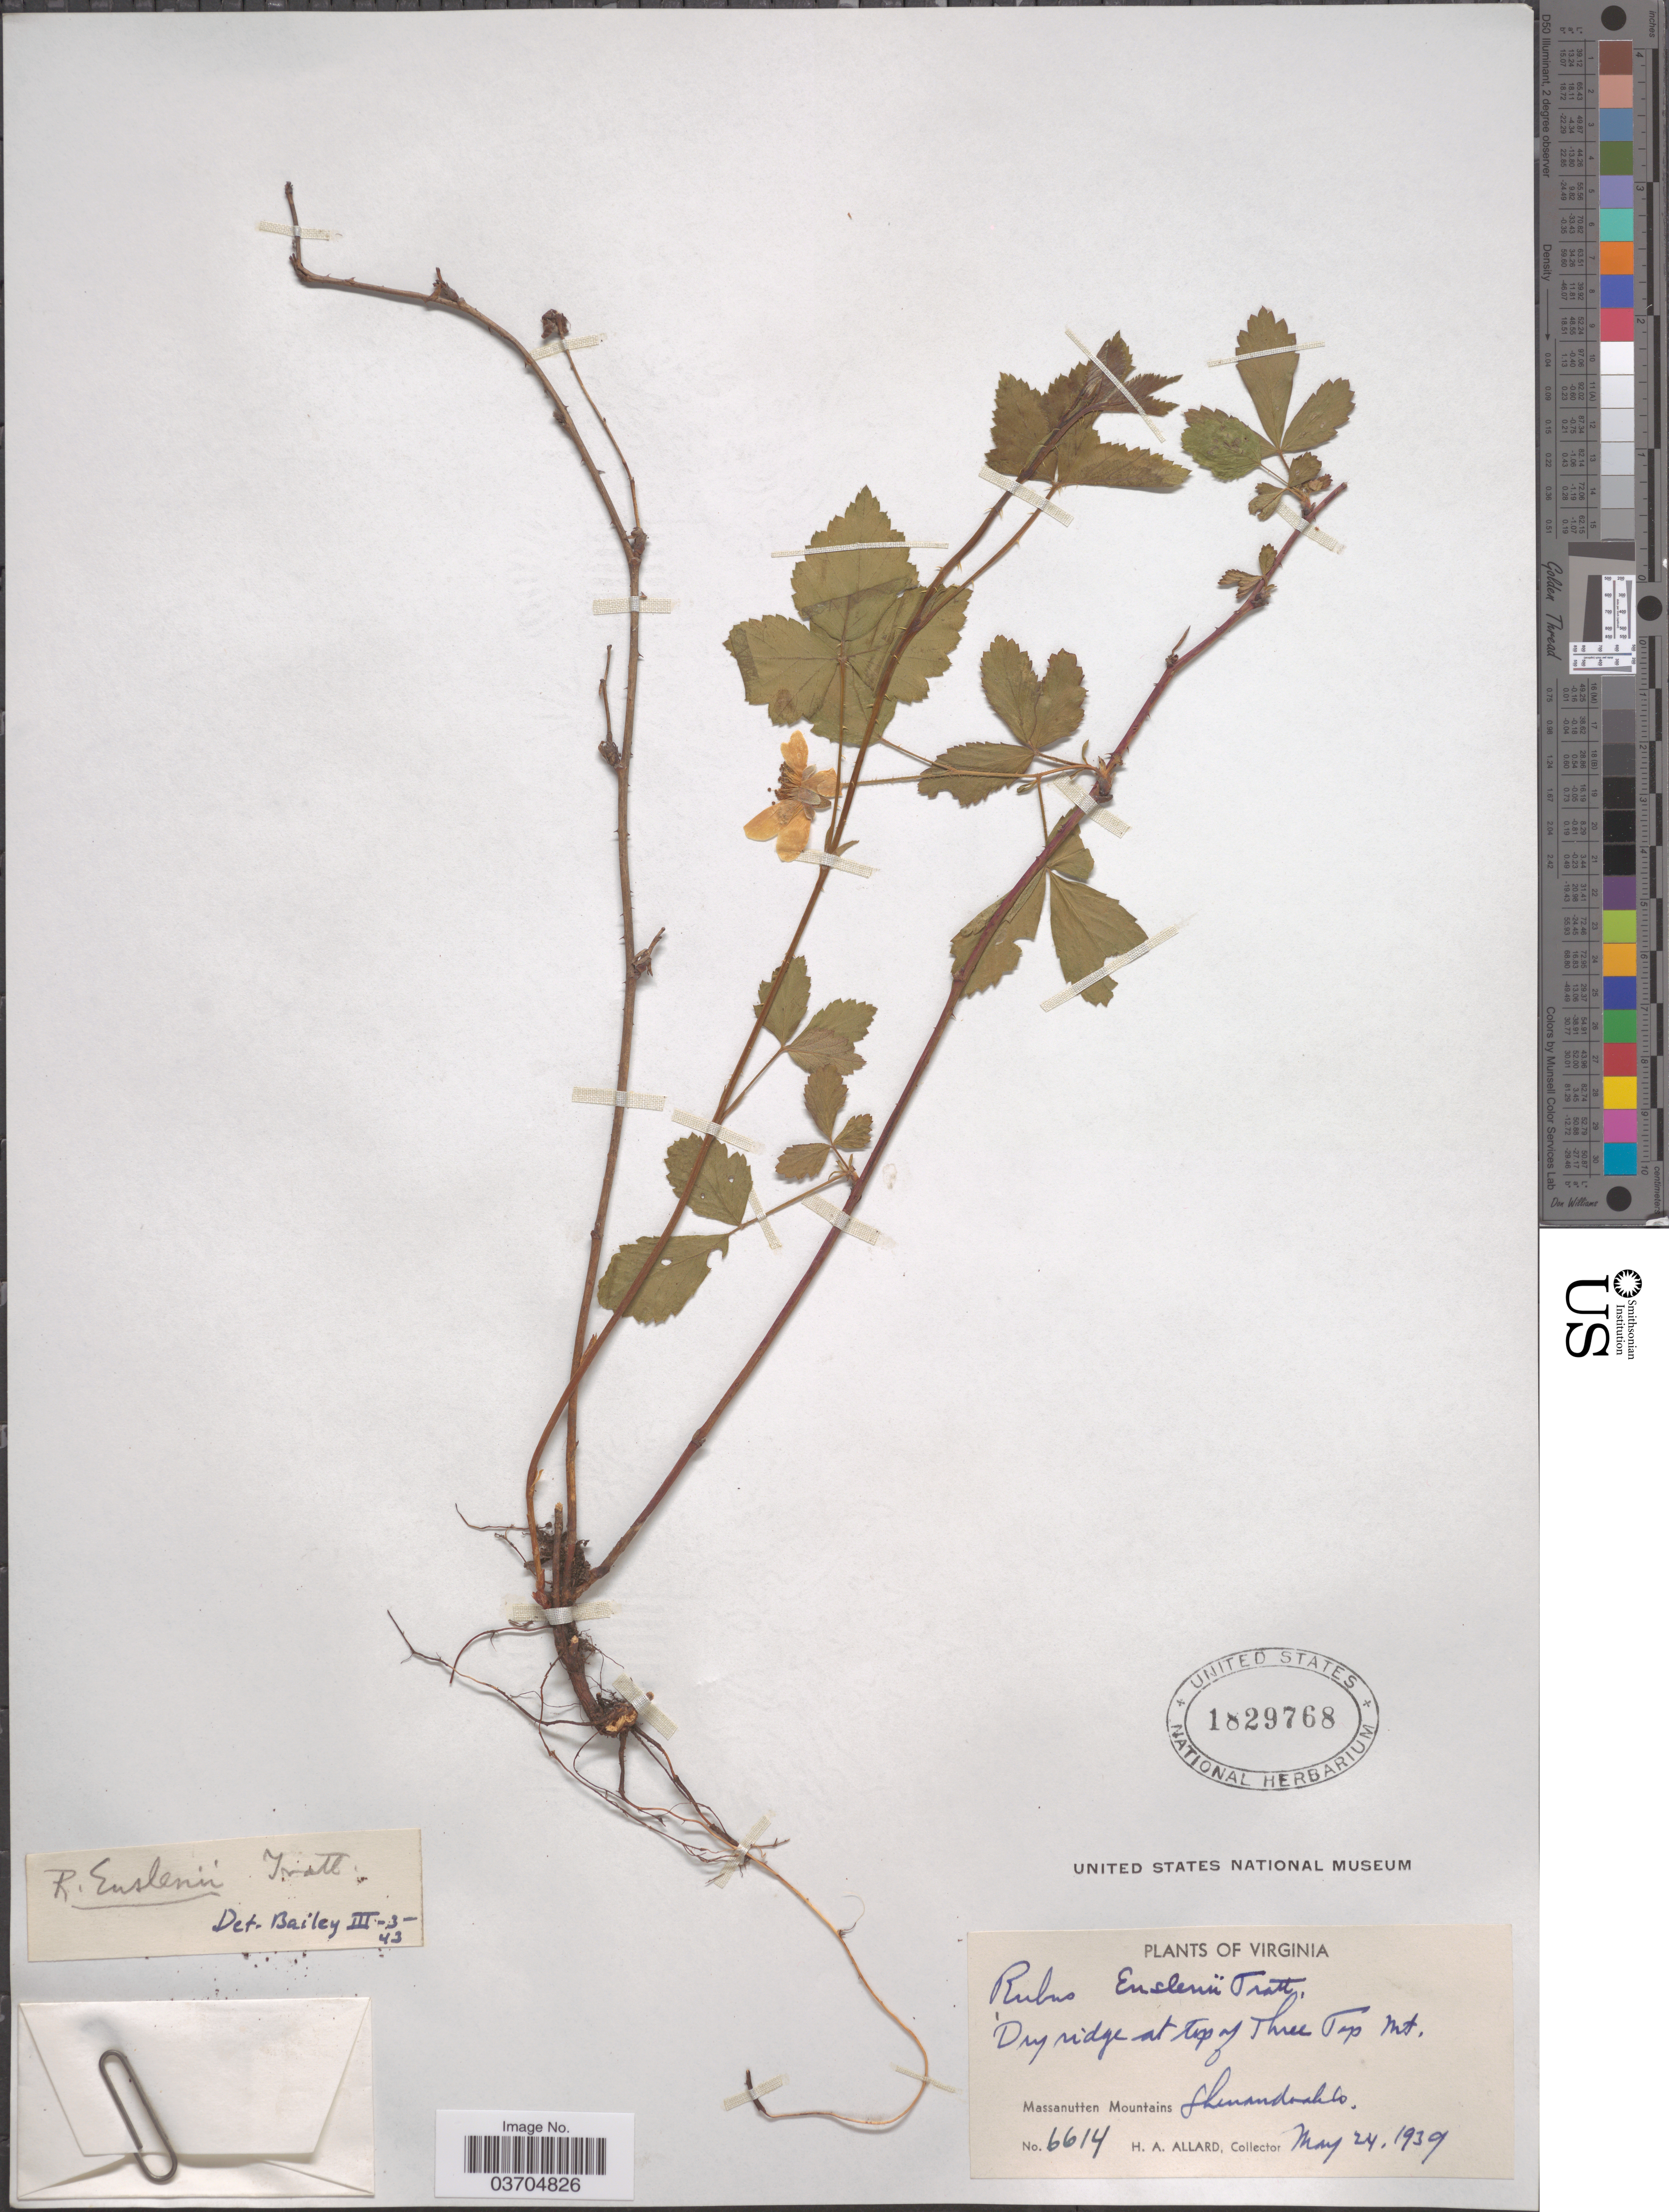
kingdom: Plantae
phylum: Tracheophyta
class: Magnoliopsida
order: Rosales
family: Rosaceae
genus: Rubus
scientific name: Rubus enslenii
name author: Tratt.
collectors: H. A. Allard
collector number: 6614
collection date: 1939-05-24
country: United States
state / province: Virginia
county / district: Shenandoah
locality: Dry ridge at top of Three Top Mt. Massanutten Mountains. Shenandoah Co.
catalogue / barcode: US 1829768